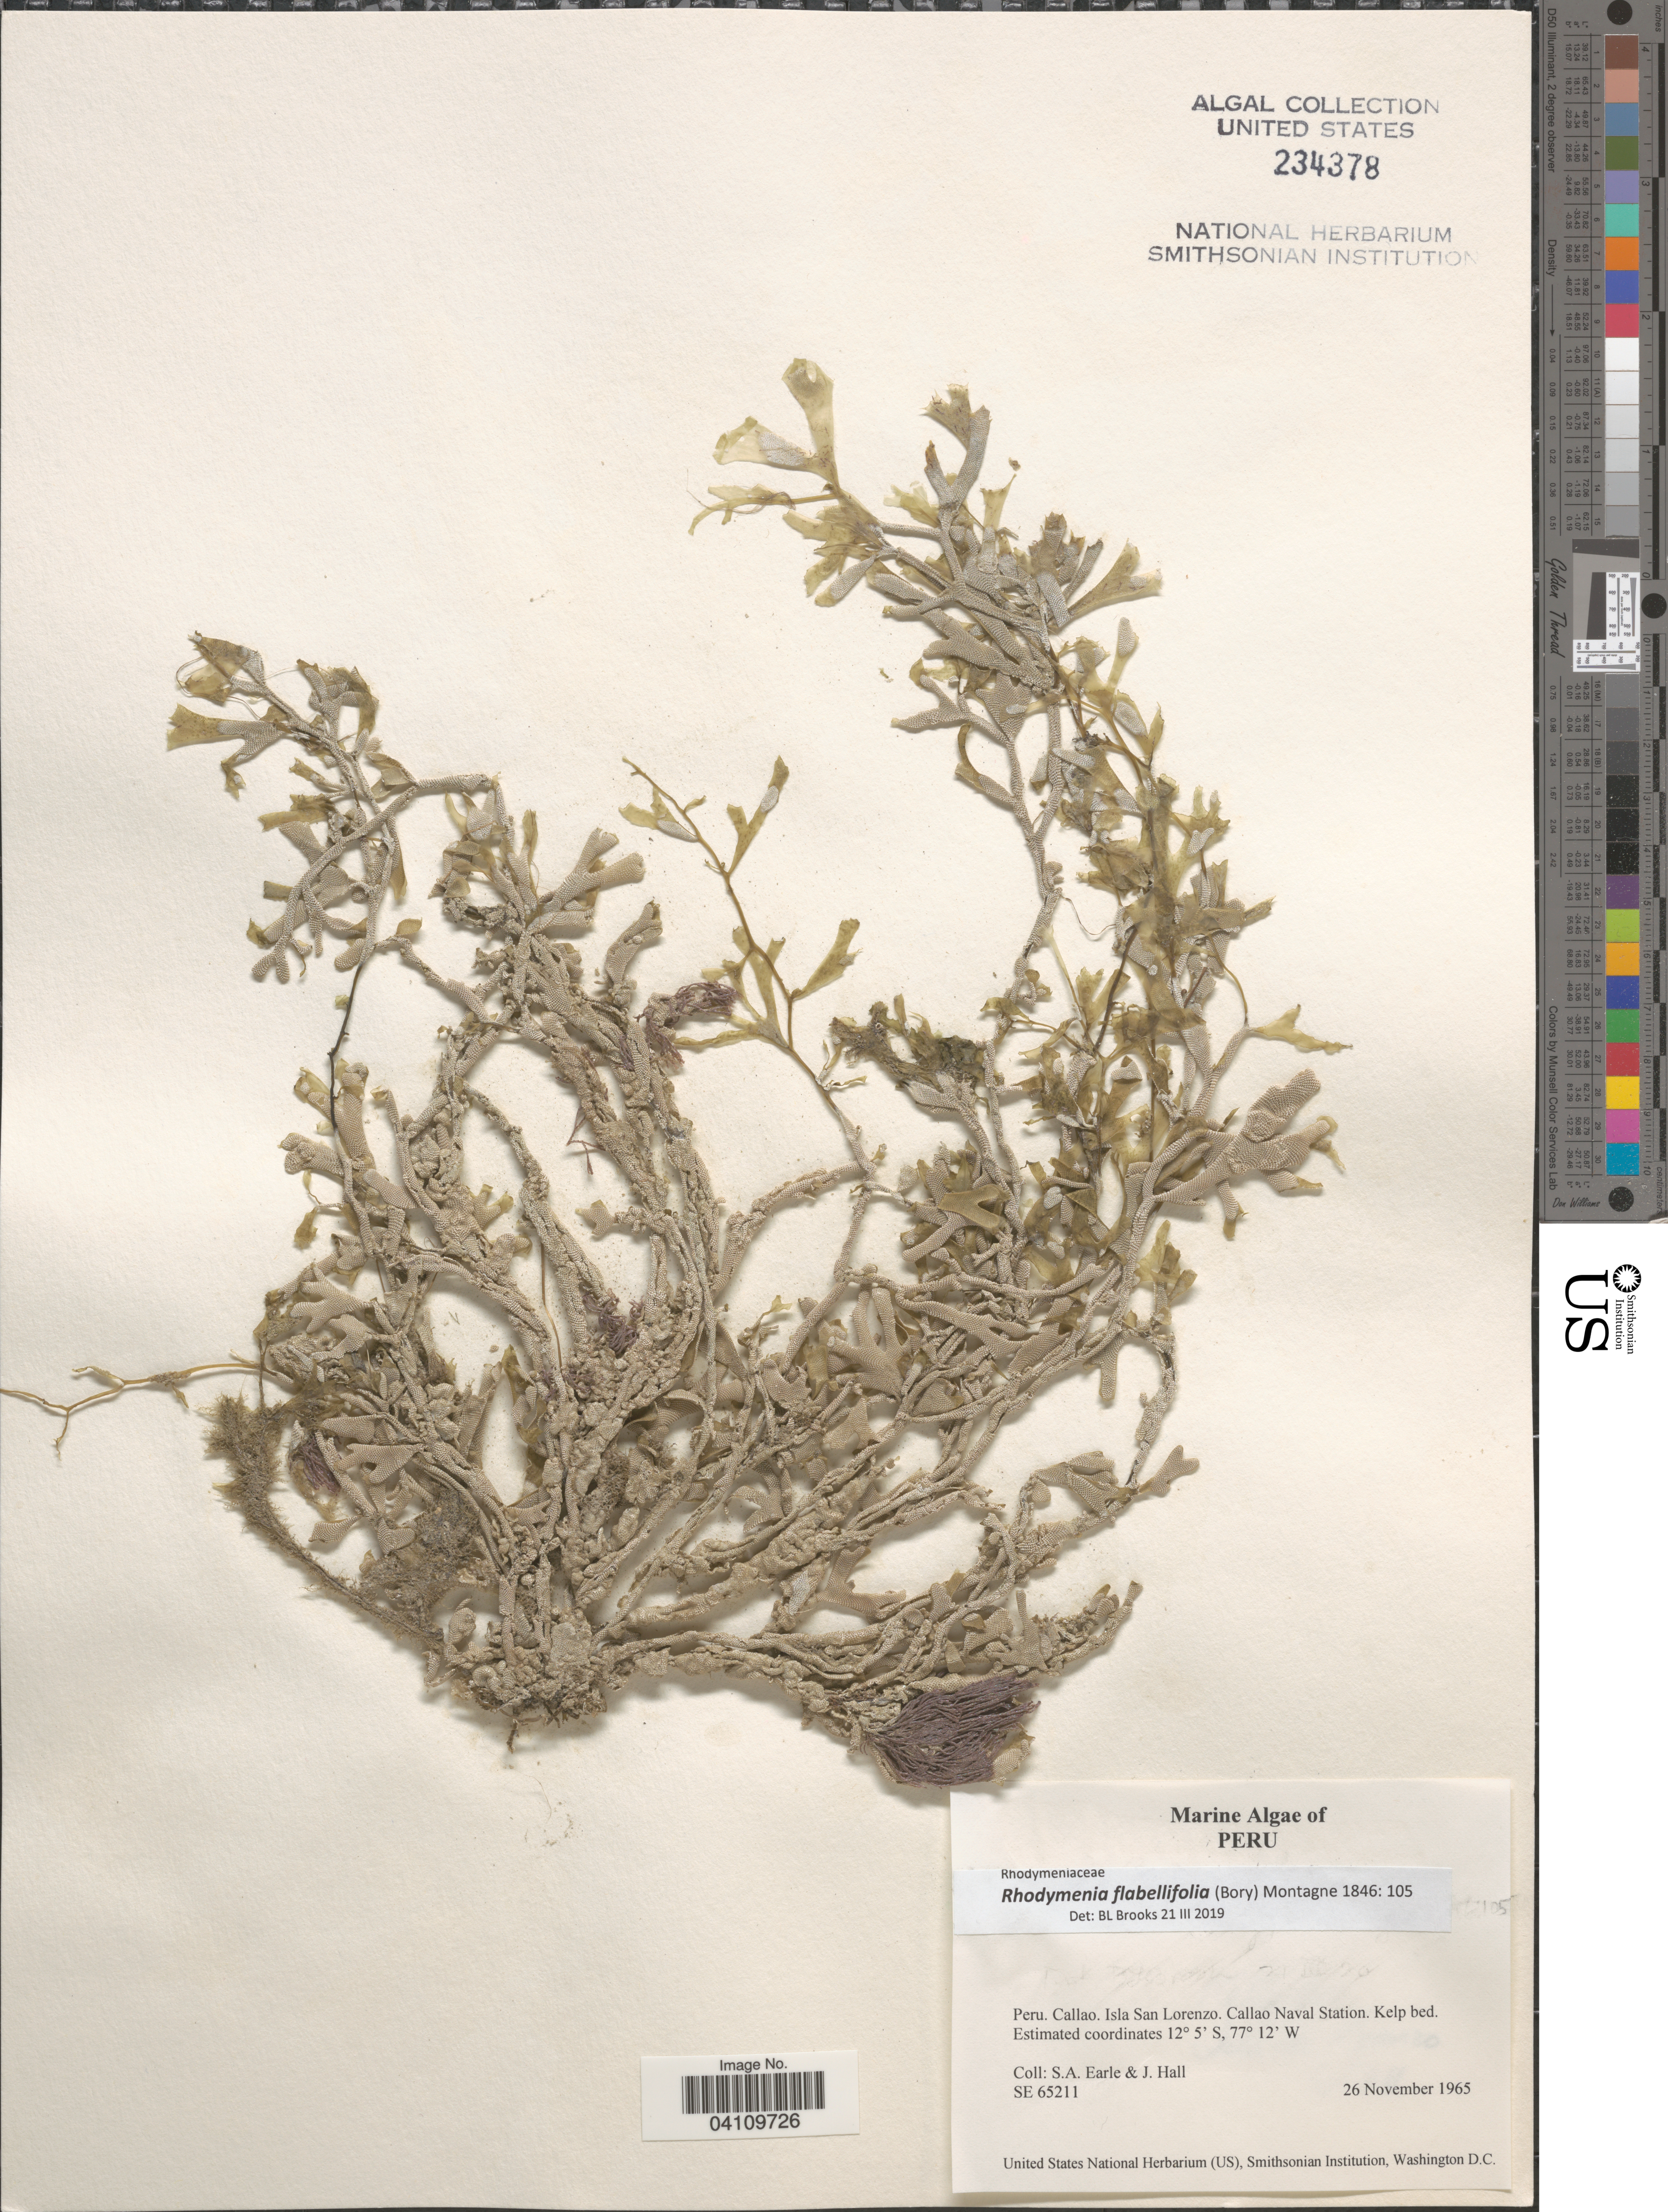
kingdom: Plantae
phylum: Rhodophyta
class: Florideophyceae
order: Rhodymeniales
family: Rhodymeniaceae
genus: Rhodymenia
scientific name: Rhodymenia flabellifolia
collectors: S. A. Earle & J. Hall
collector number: SE 65211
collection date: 1965-11-26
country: Peru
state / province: Callao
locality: Isla San Lorenzo. Callao Naval Station. Kelp bed.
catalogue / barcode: US 234378